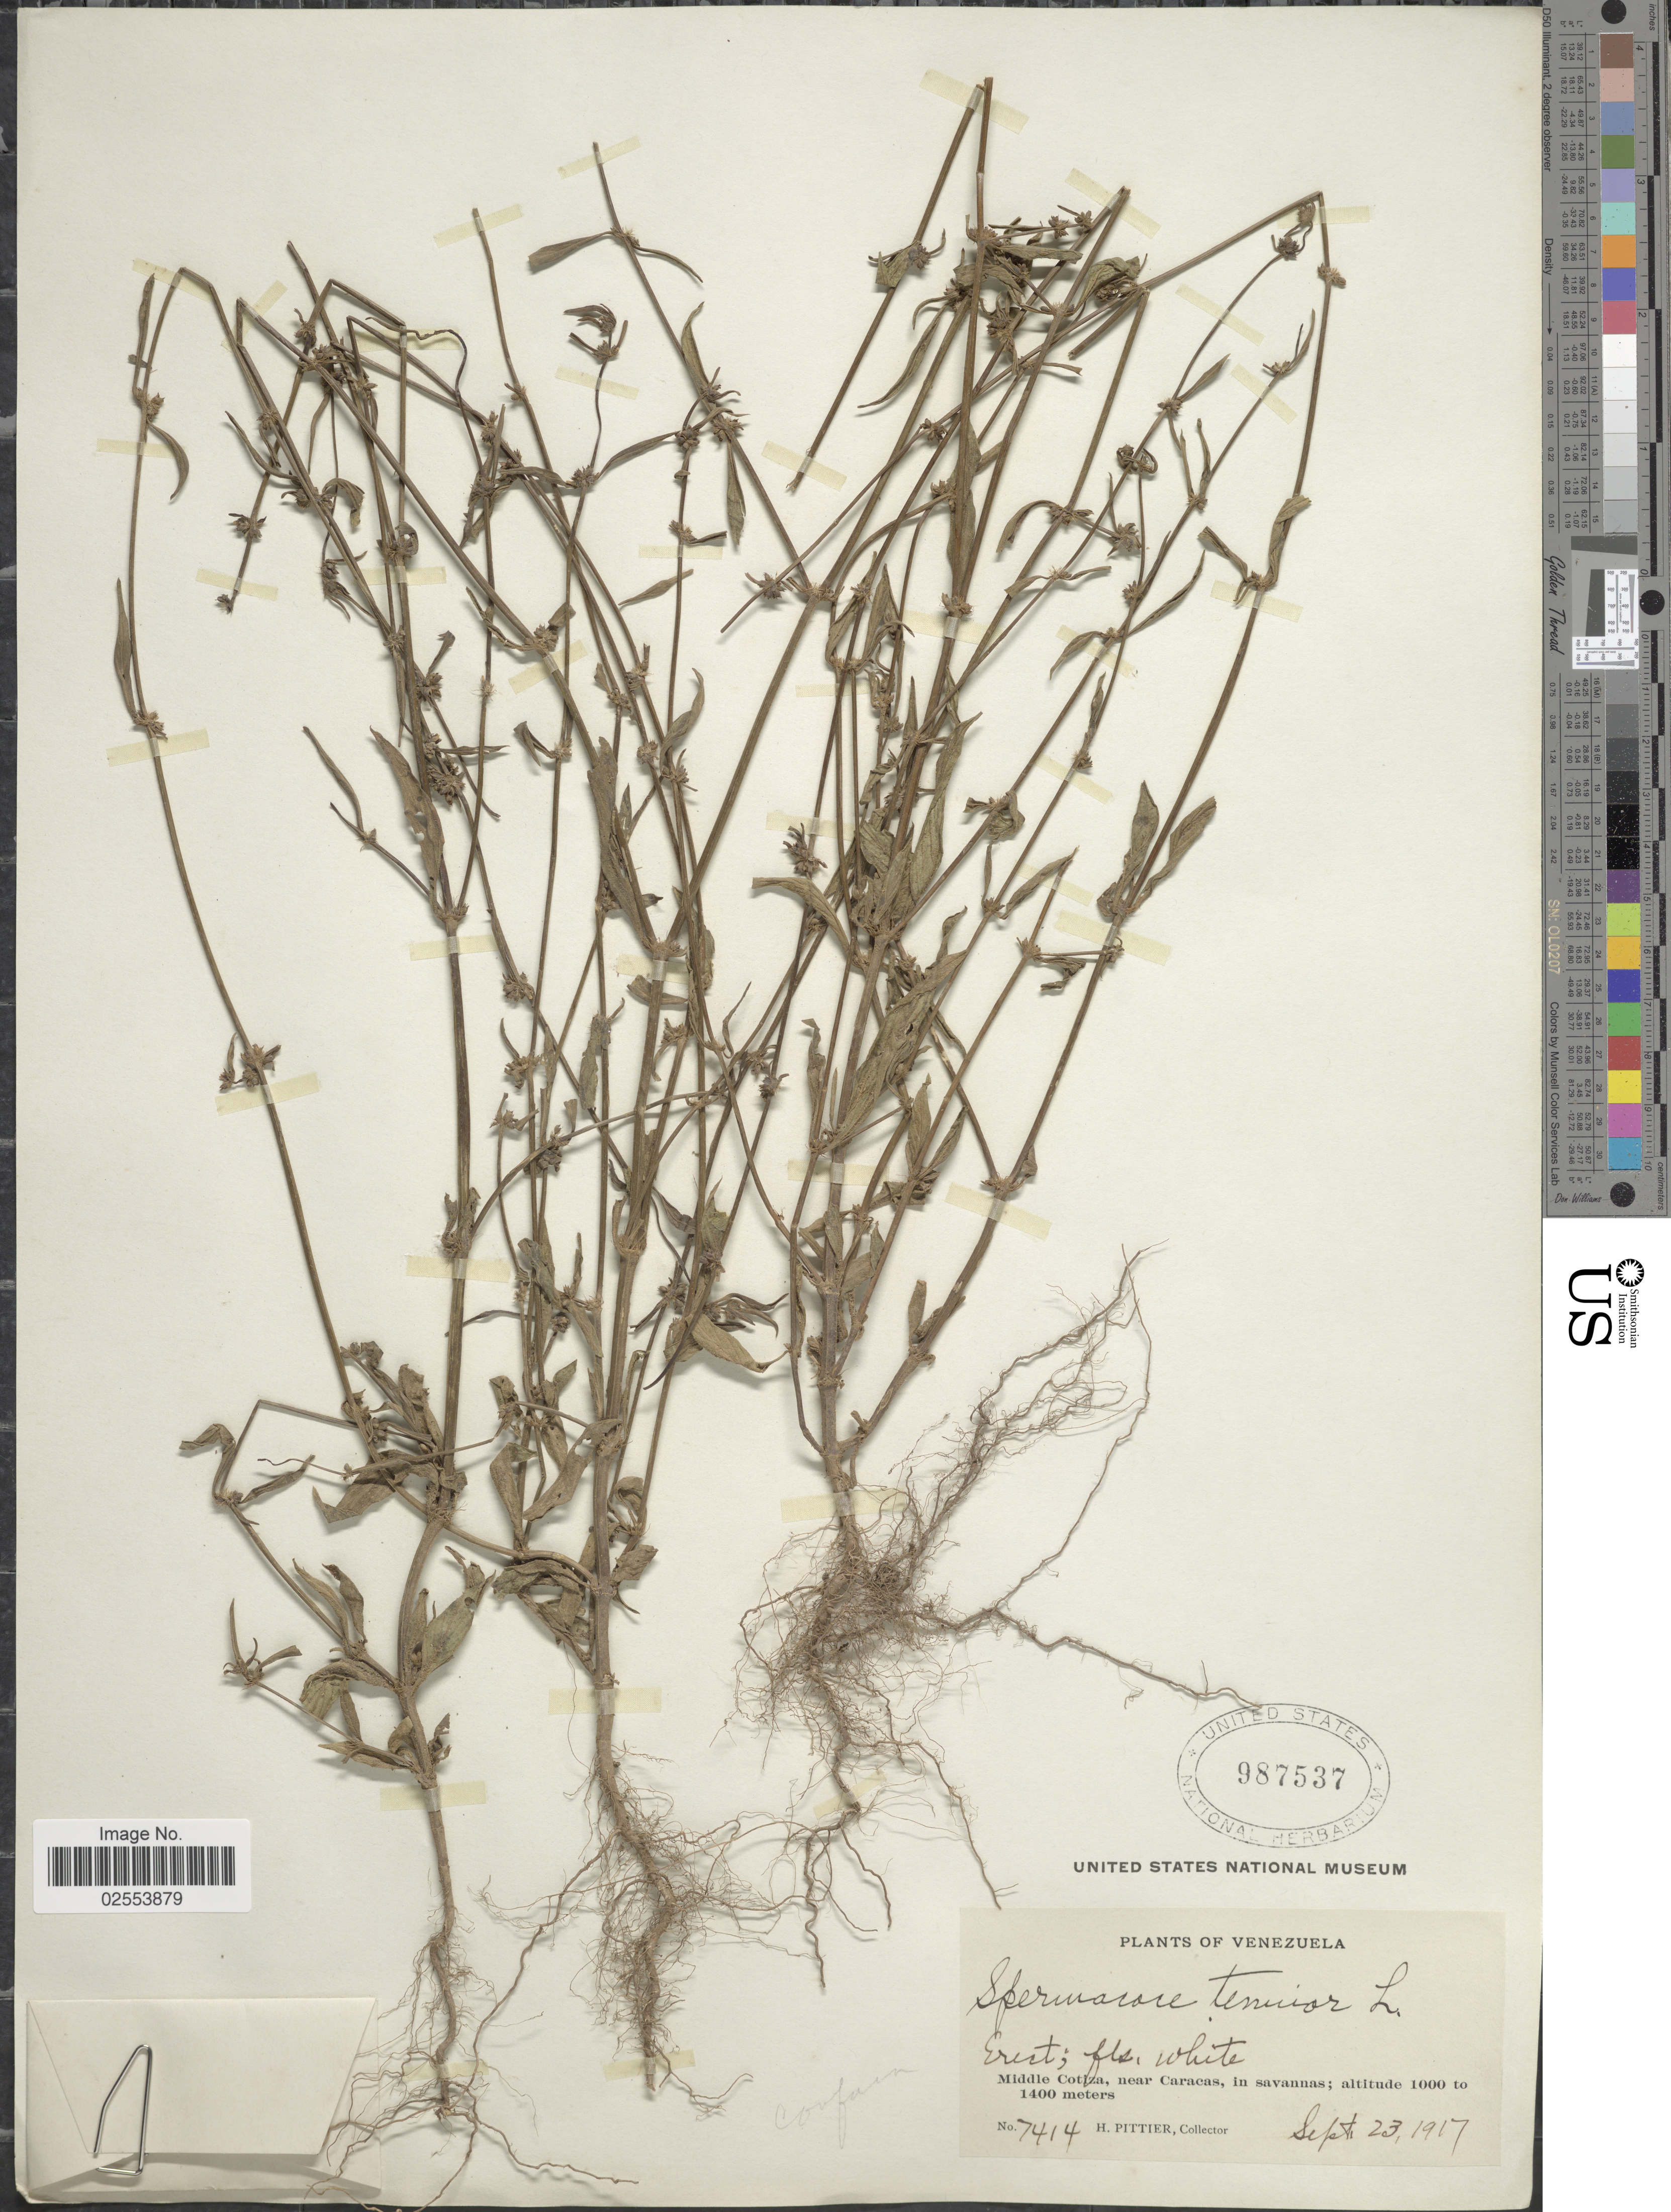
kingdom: Plantae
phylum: Tracheophyta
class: Magnoliopsida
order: Gentianales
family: Rubiaceae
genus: Spermacoce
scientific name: Spermacoce confusa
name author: Rendle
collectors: H. F. Pittier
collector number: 7414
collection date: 1917-09-23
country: Venezuela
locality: Middle Cotiza, near Caracas, in savannas.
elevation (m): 1000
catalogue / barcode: US 987537